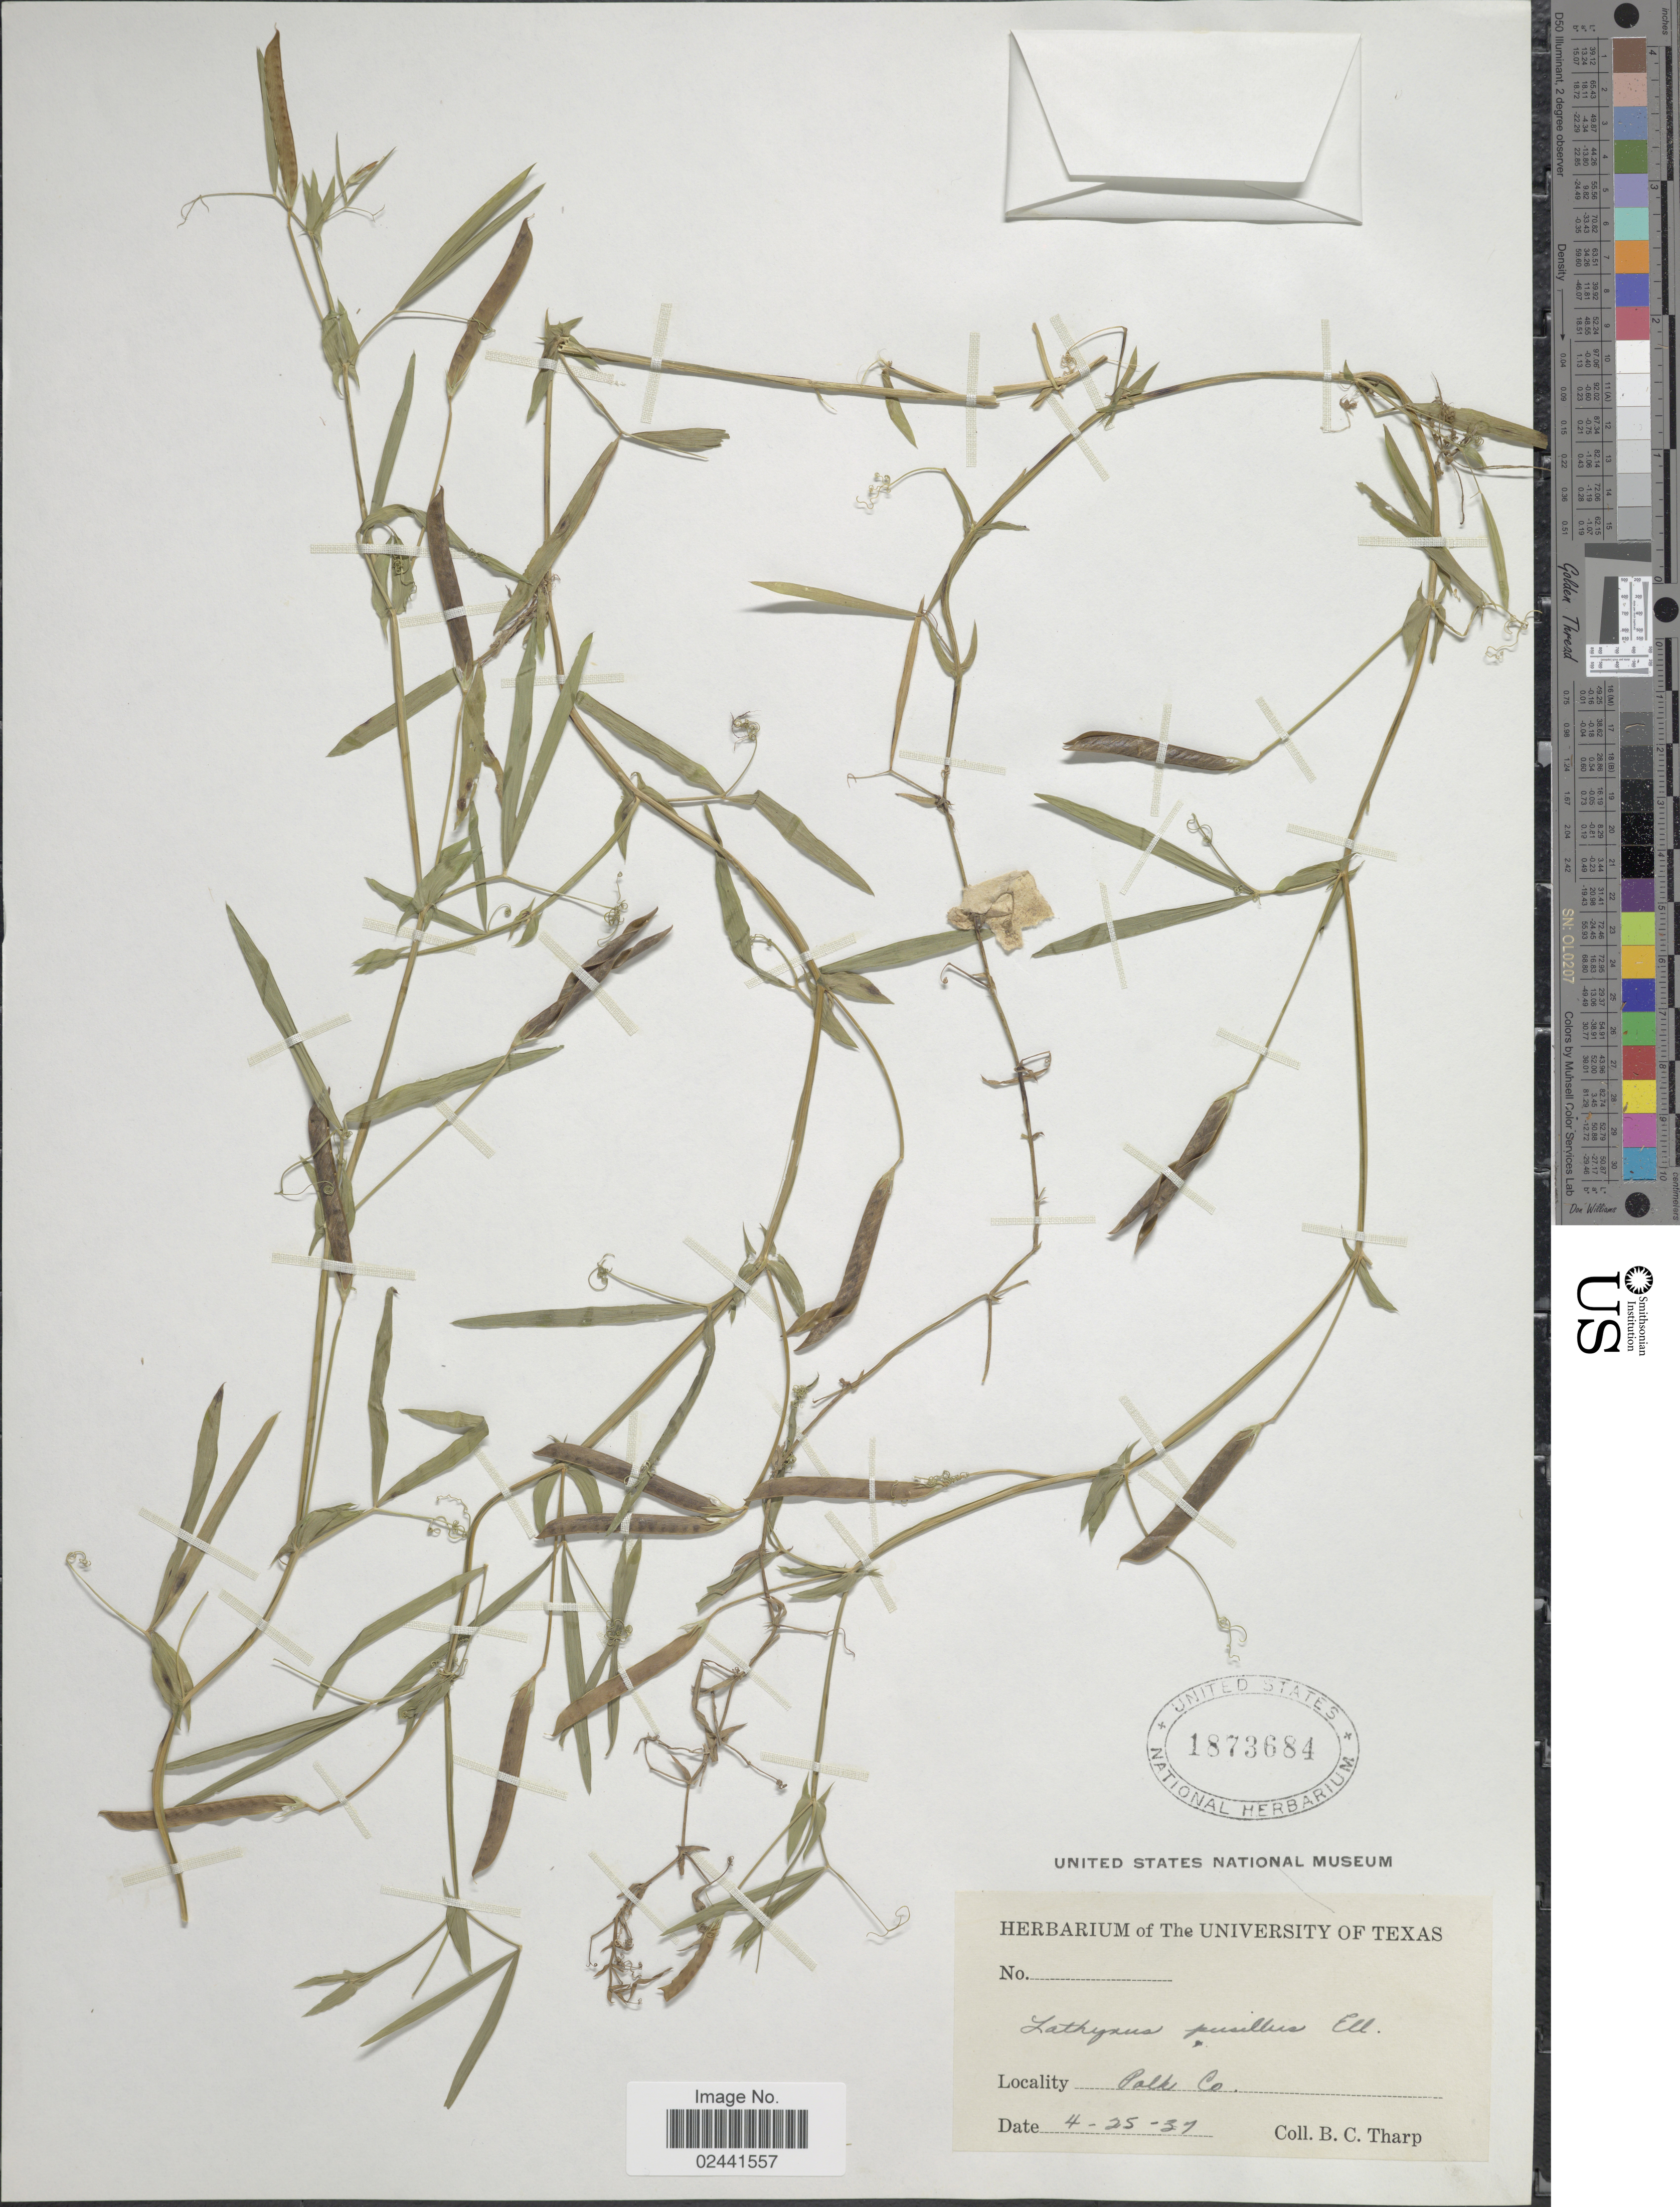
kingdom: Plantae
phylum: Tracheophyta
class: Magnoliopsida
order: Fabales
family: Fabaceae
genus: Lathyrus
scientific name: Lathyrus pusillus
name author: Elliott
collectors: B. C. Tharp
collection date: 1931-04-25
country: United States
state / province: Texas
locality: Polk Co.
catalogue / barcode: US 1873684